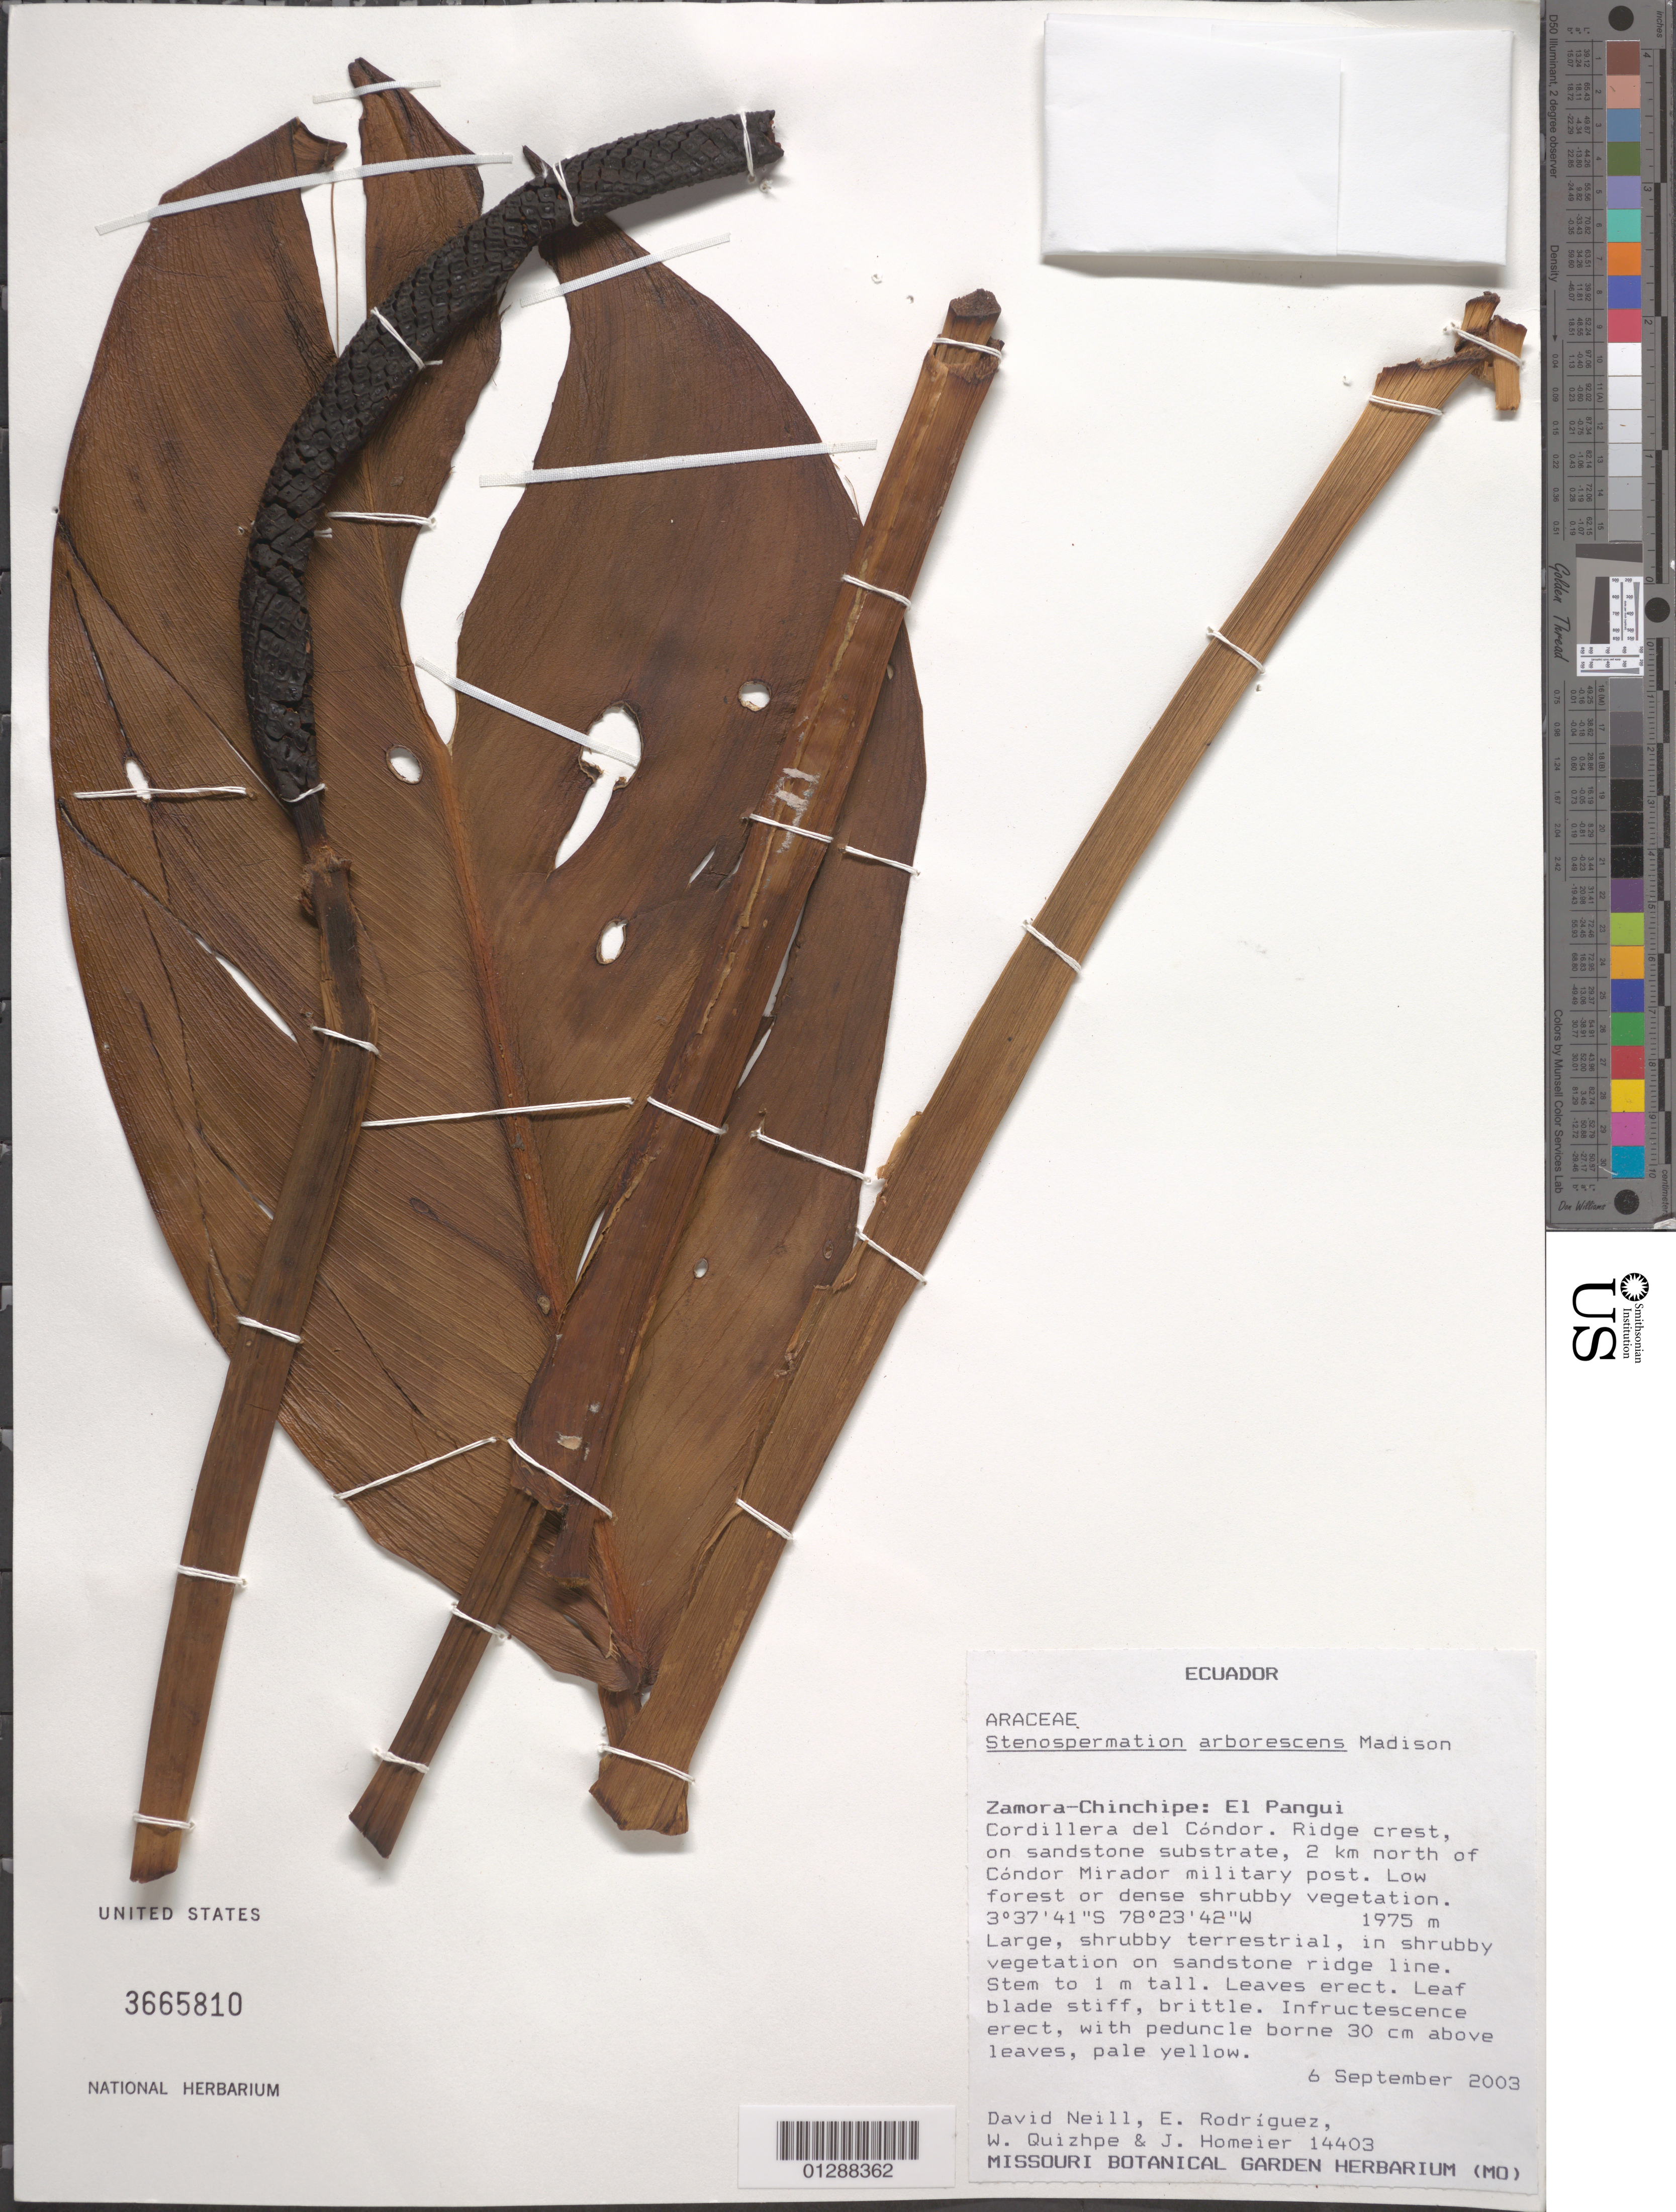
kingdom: Plantae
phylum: Tracheophyta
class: Liliopsida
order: Alismatales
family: Araceae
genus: Stenospermation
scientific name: Stenospermation arborescens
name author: Madison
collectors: D. Neill, E. Rodriguez, W. Quizhpe & J. Homeier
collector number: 14403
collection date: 2003-09-06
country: Ecuador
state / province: Zamora-Chinchipe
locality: El Pangui. Cordillera del Cóndor. 2 km north of Cóndor Mirador military post.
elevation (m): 1975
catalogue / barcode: US 3665810